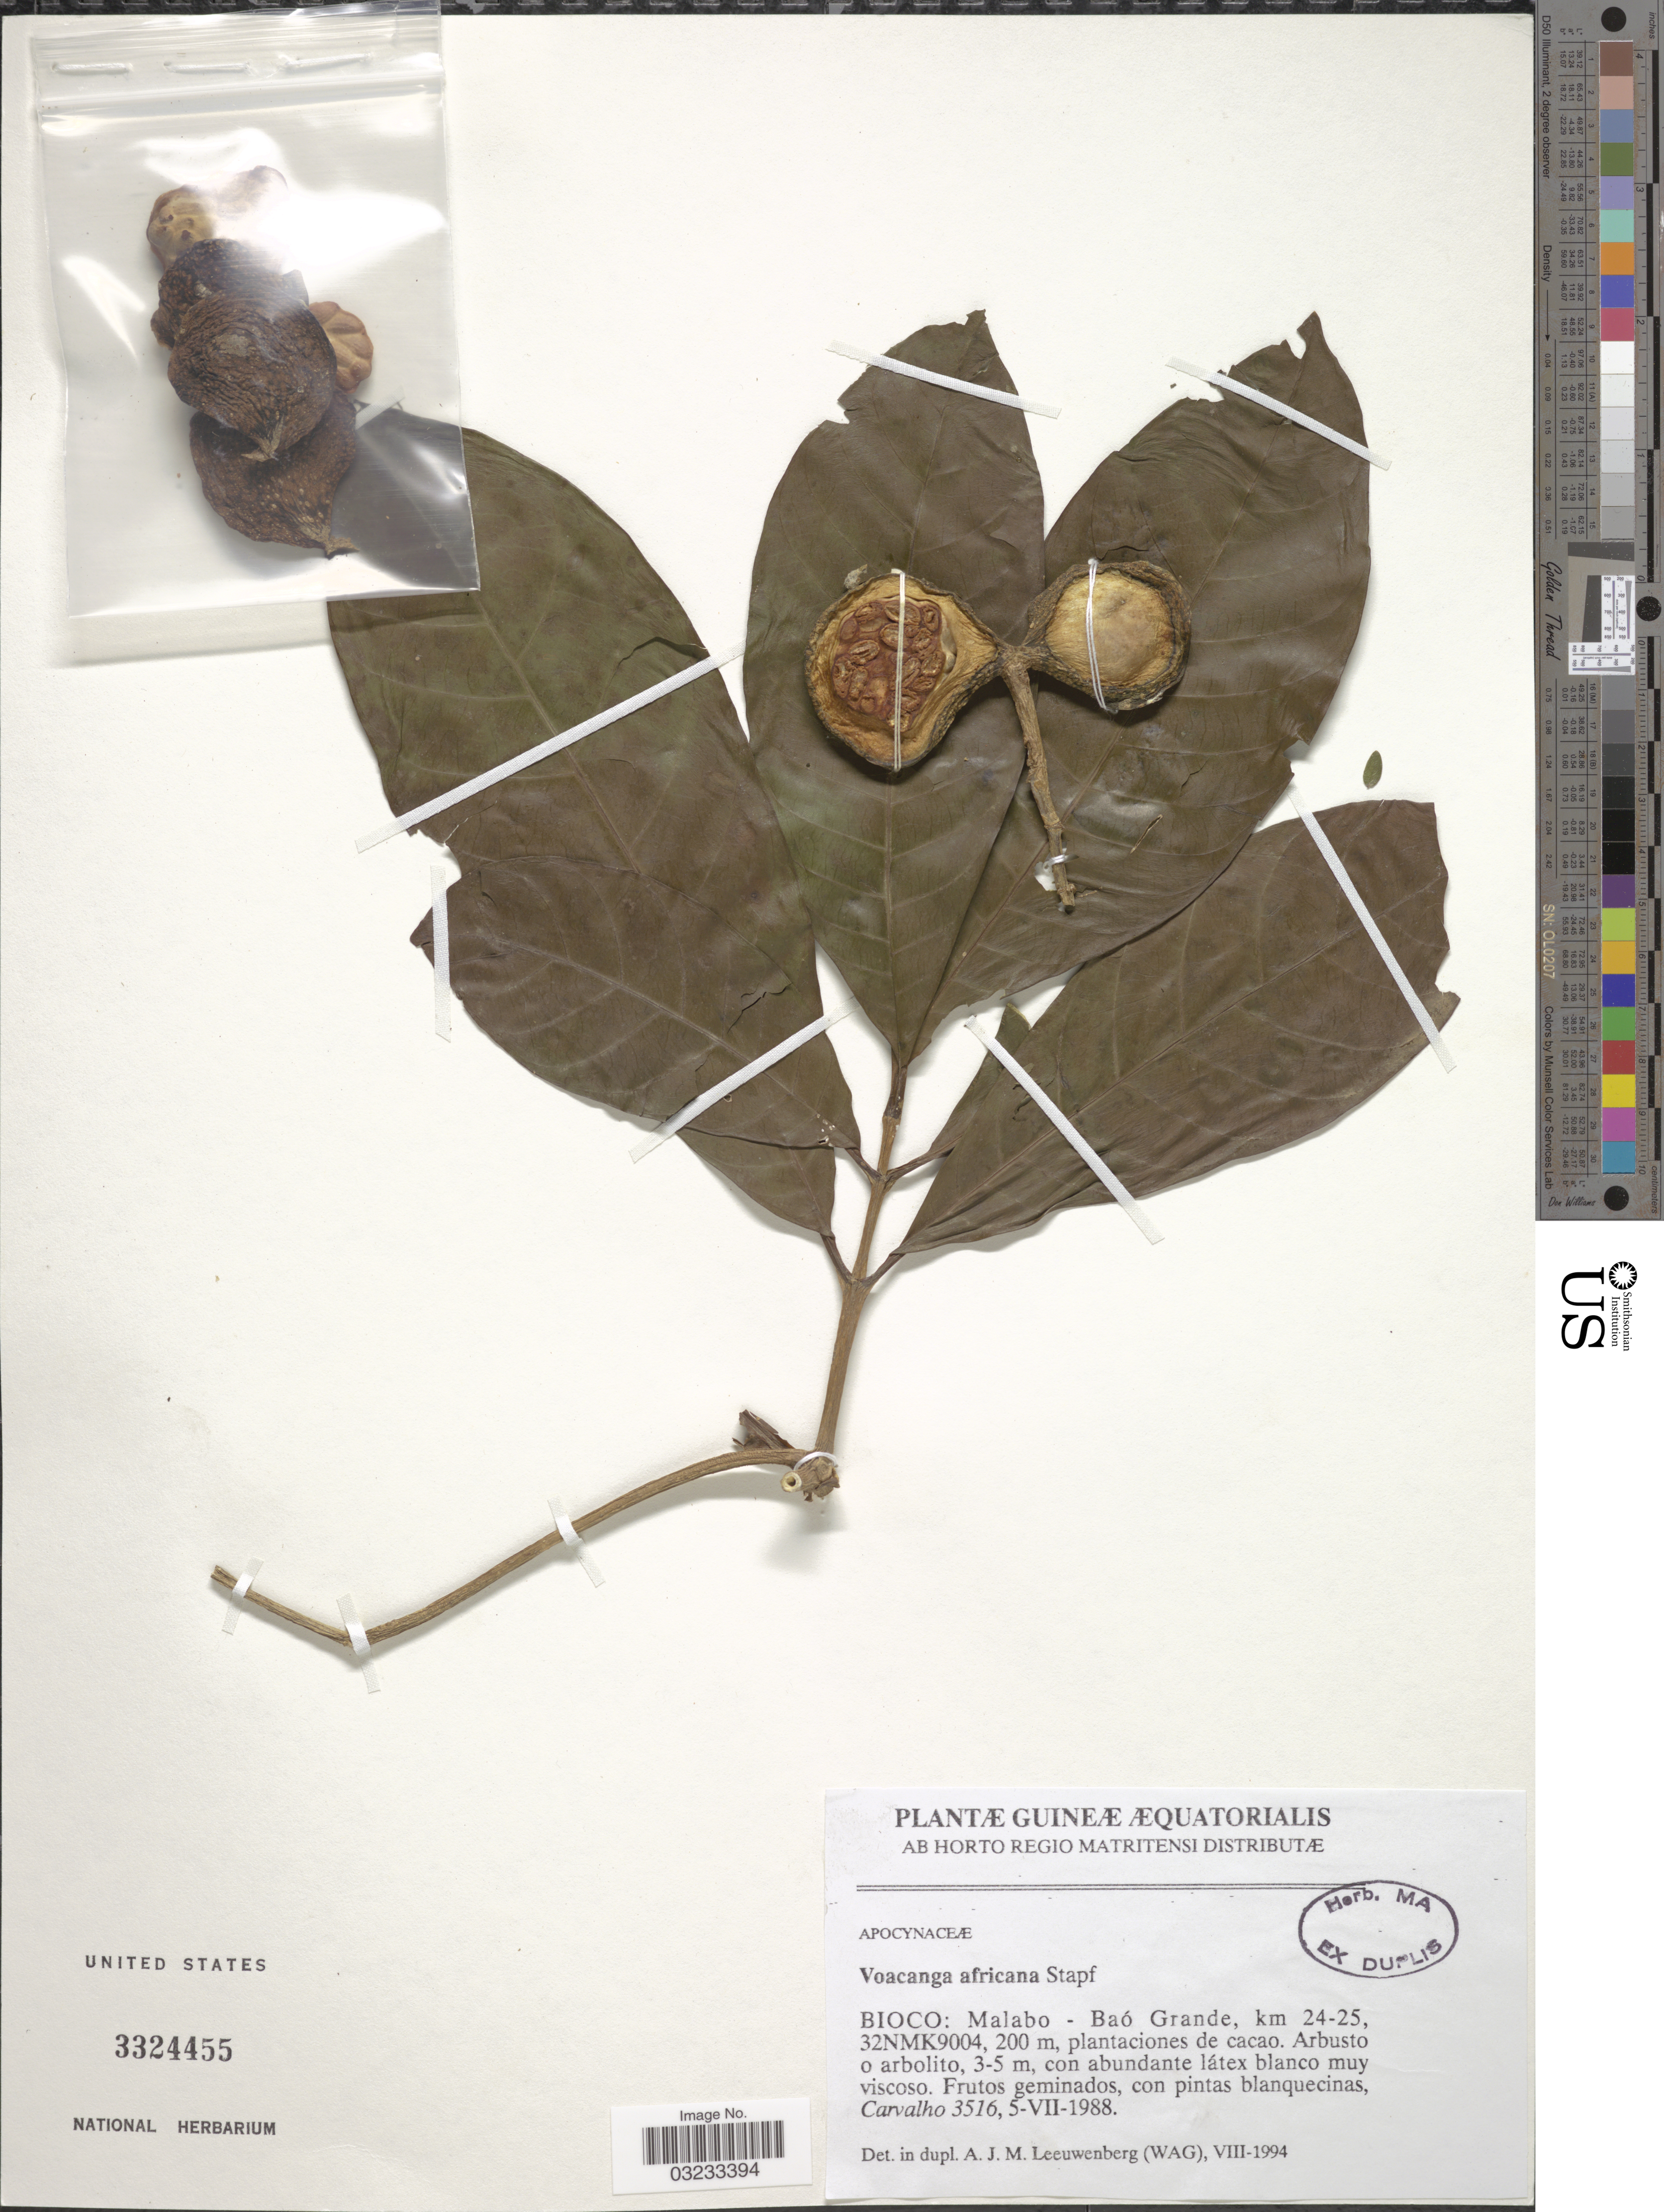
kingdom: Plantae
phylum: Tracheophyta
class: Magnoliopsida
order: Gentianales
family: Apocynaceae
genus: Voacanga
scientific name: Voacanga africana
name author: Stapf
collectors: Carvalho, --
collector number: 3516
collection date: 1988-07-05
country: Equatorial Guinea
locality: Guineæ Æquatorialis, Bioco: Malabo - Baó Grande, km 24-25, 32NMK9004.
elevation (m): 200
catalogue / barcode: US 3324455